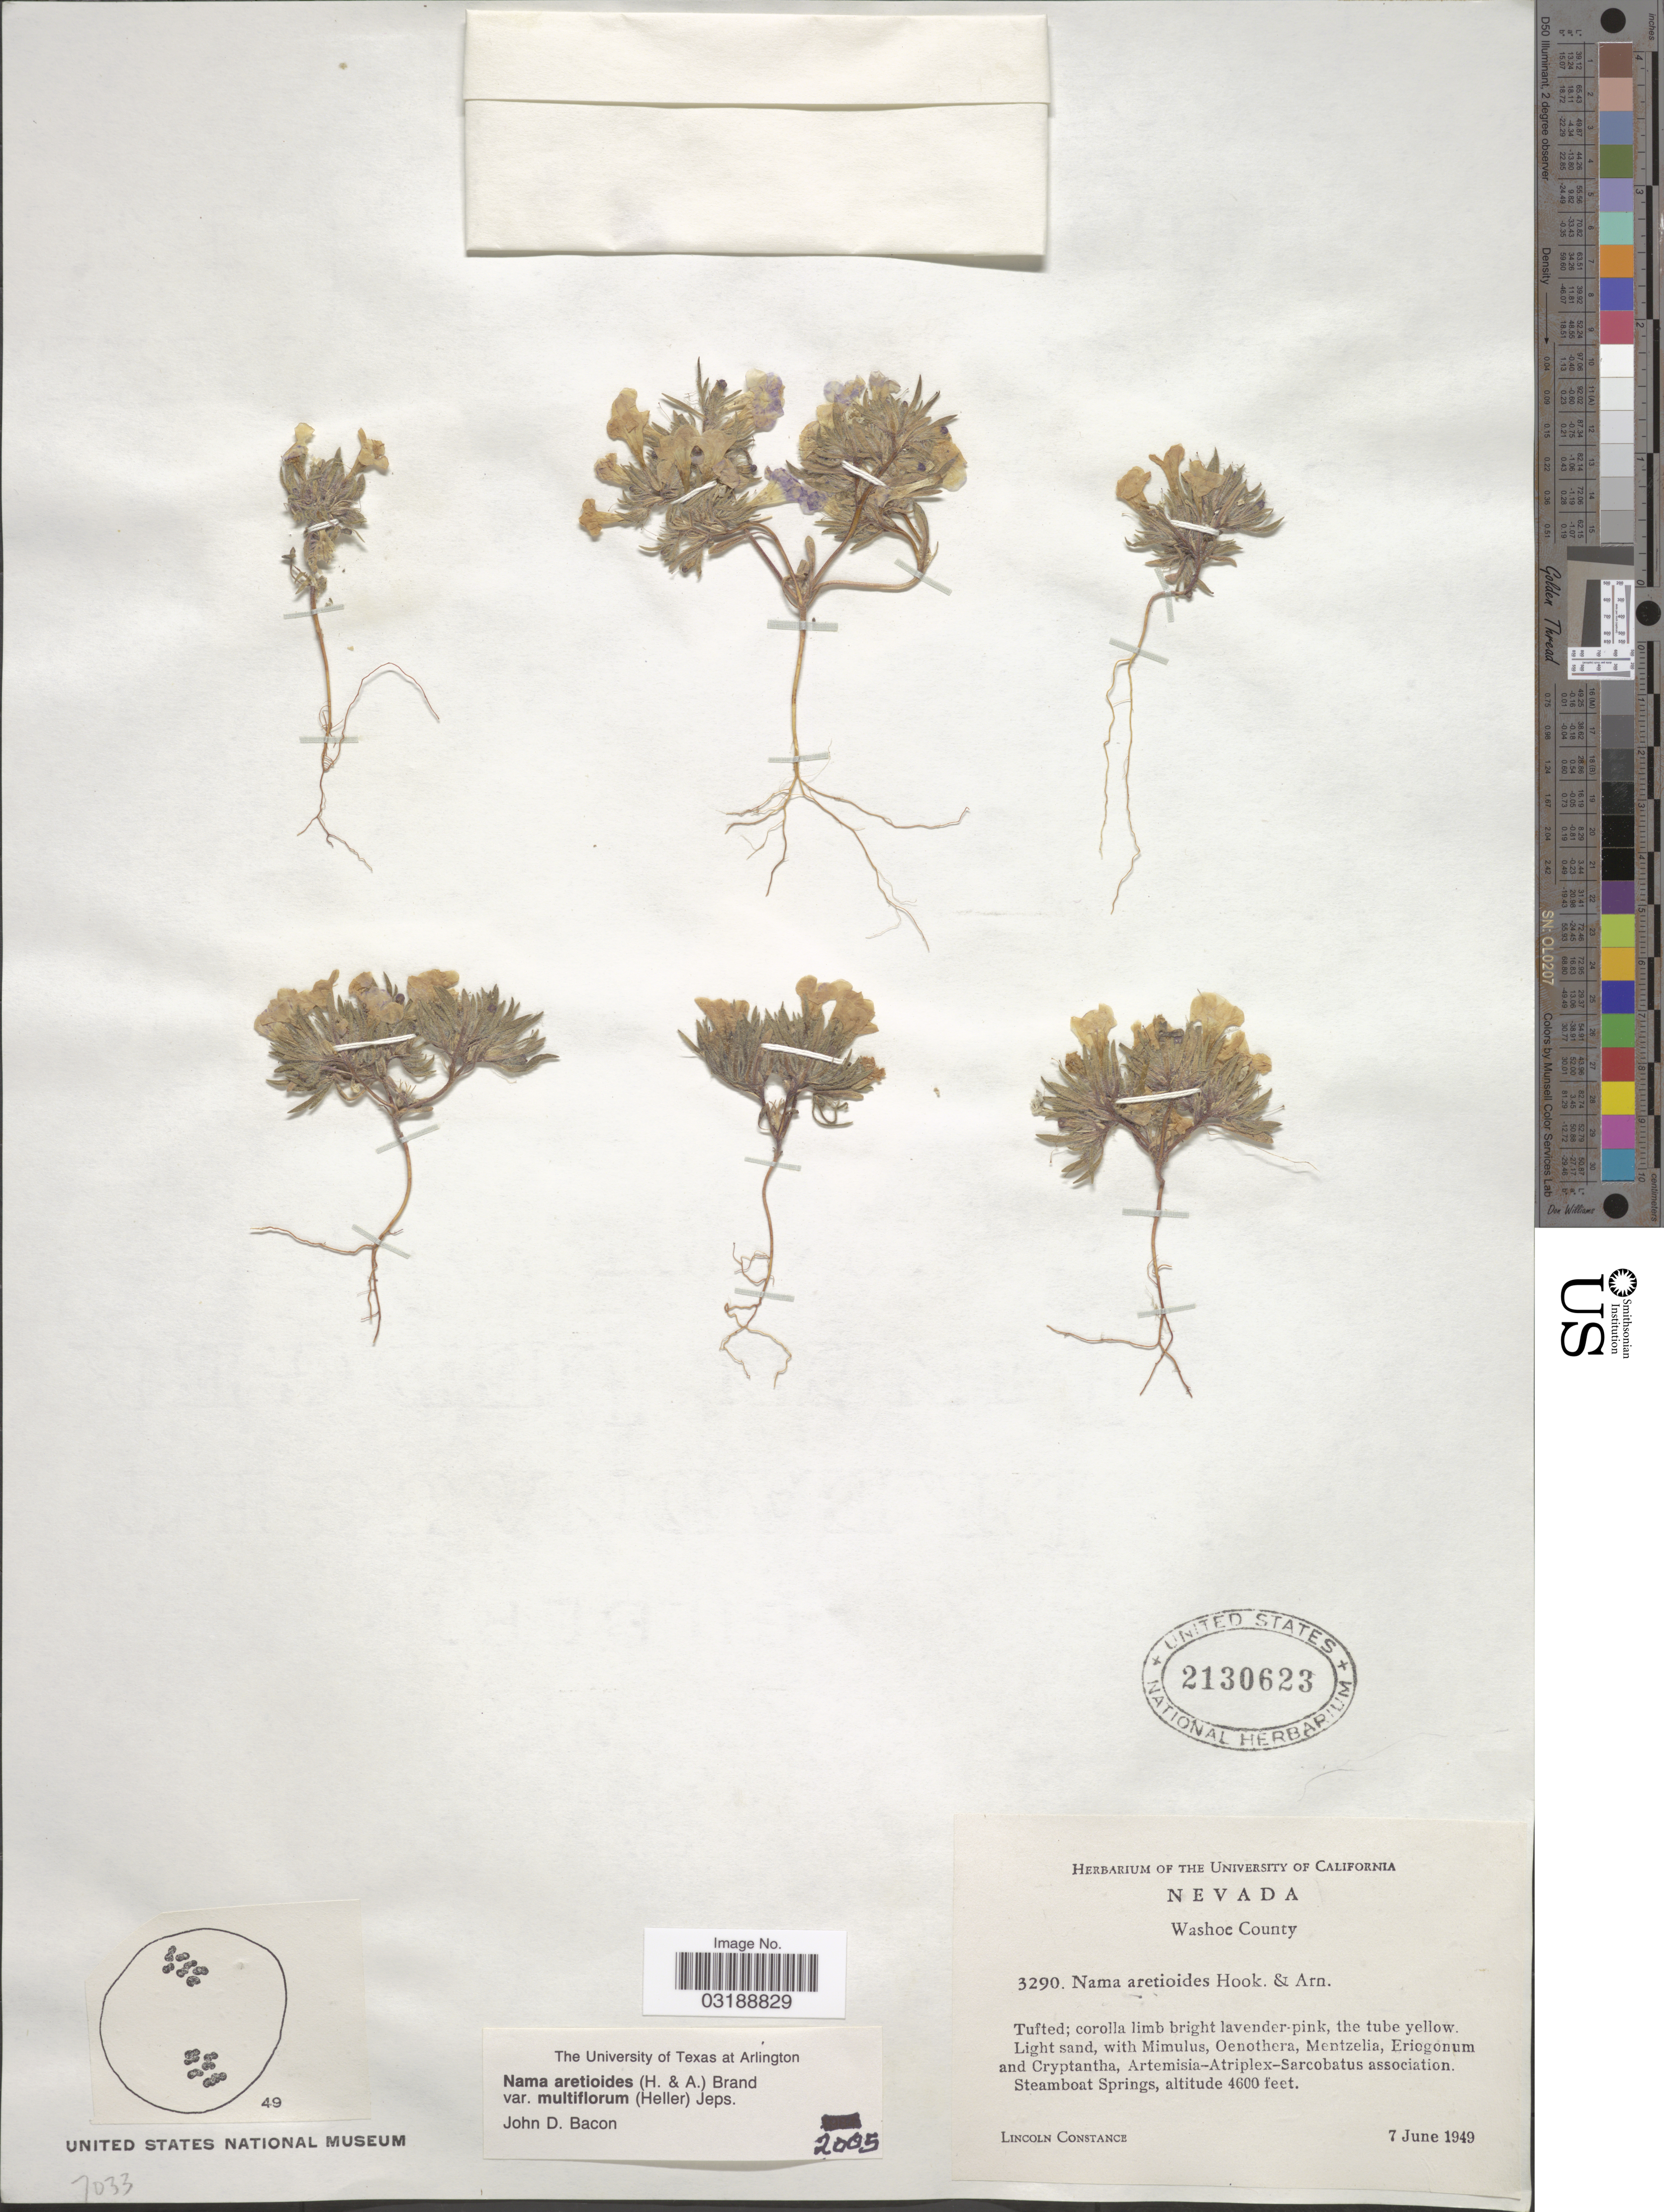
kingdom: Plantae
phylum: Tracheophyta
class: Magnoliopsida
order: Boraginales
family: Namaceae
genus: Nama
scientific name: Nama aretioides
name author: (Hook. & Arn.) Brand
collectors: L. Constance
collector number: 3290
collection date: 1949-06-07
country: United States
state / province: Nevada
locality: Washoe County. Steamboat Springs.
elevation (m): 1402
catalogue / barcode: US 2130623